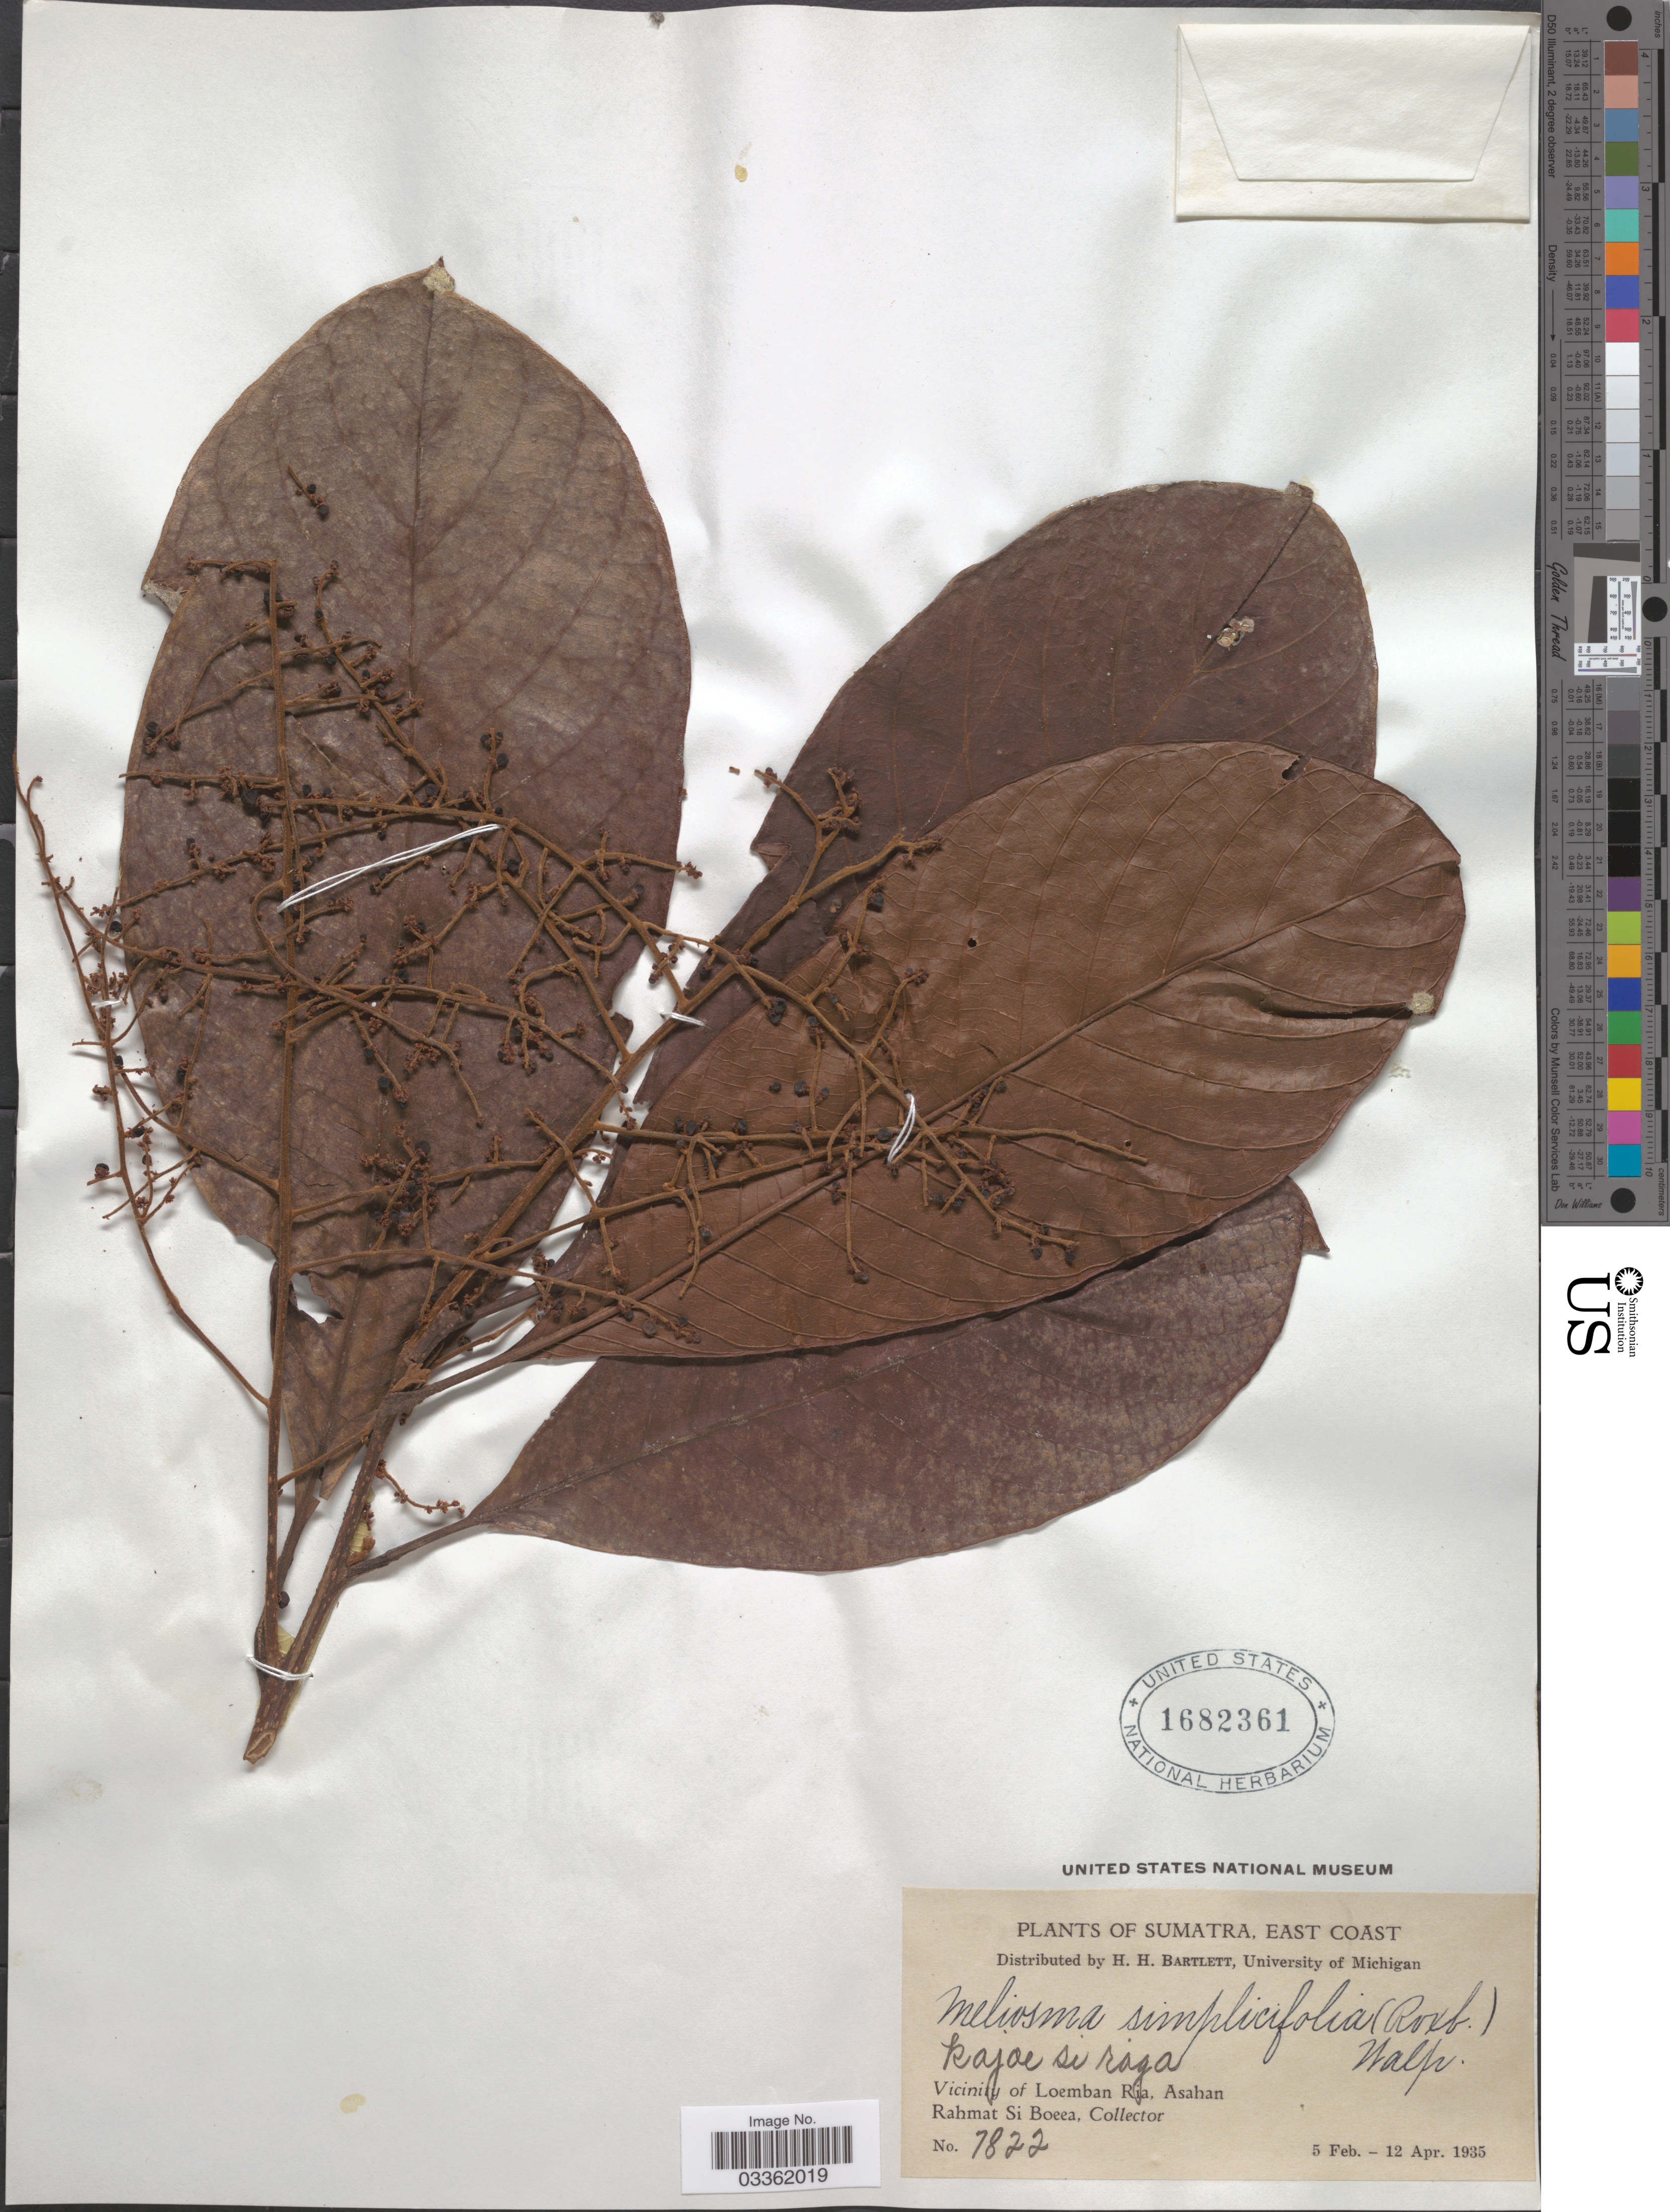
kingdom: Plantae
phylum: Tracheophyta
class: Magnoliopsida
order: Proteales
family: Sabiaceae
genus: Meliosma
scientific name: Meliosma simplicifolia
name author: (Roxb.) Walp.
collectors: Rahmat Si Boeea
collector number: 7822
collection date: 1935-02-05/1935-04-12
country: Indonesia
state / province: Sumatra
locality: East Coast. Vicinity of Loemban Ria, Asahan.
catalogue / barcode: US 1682361